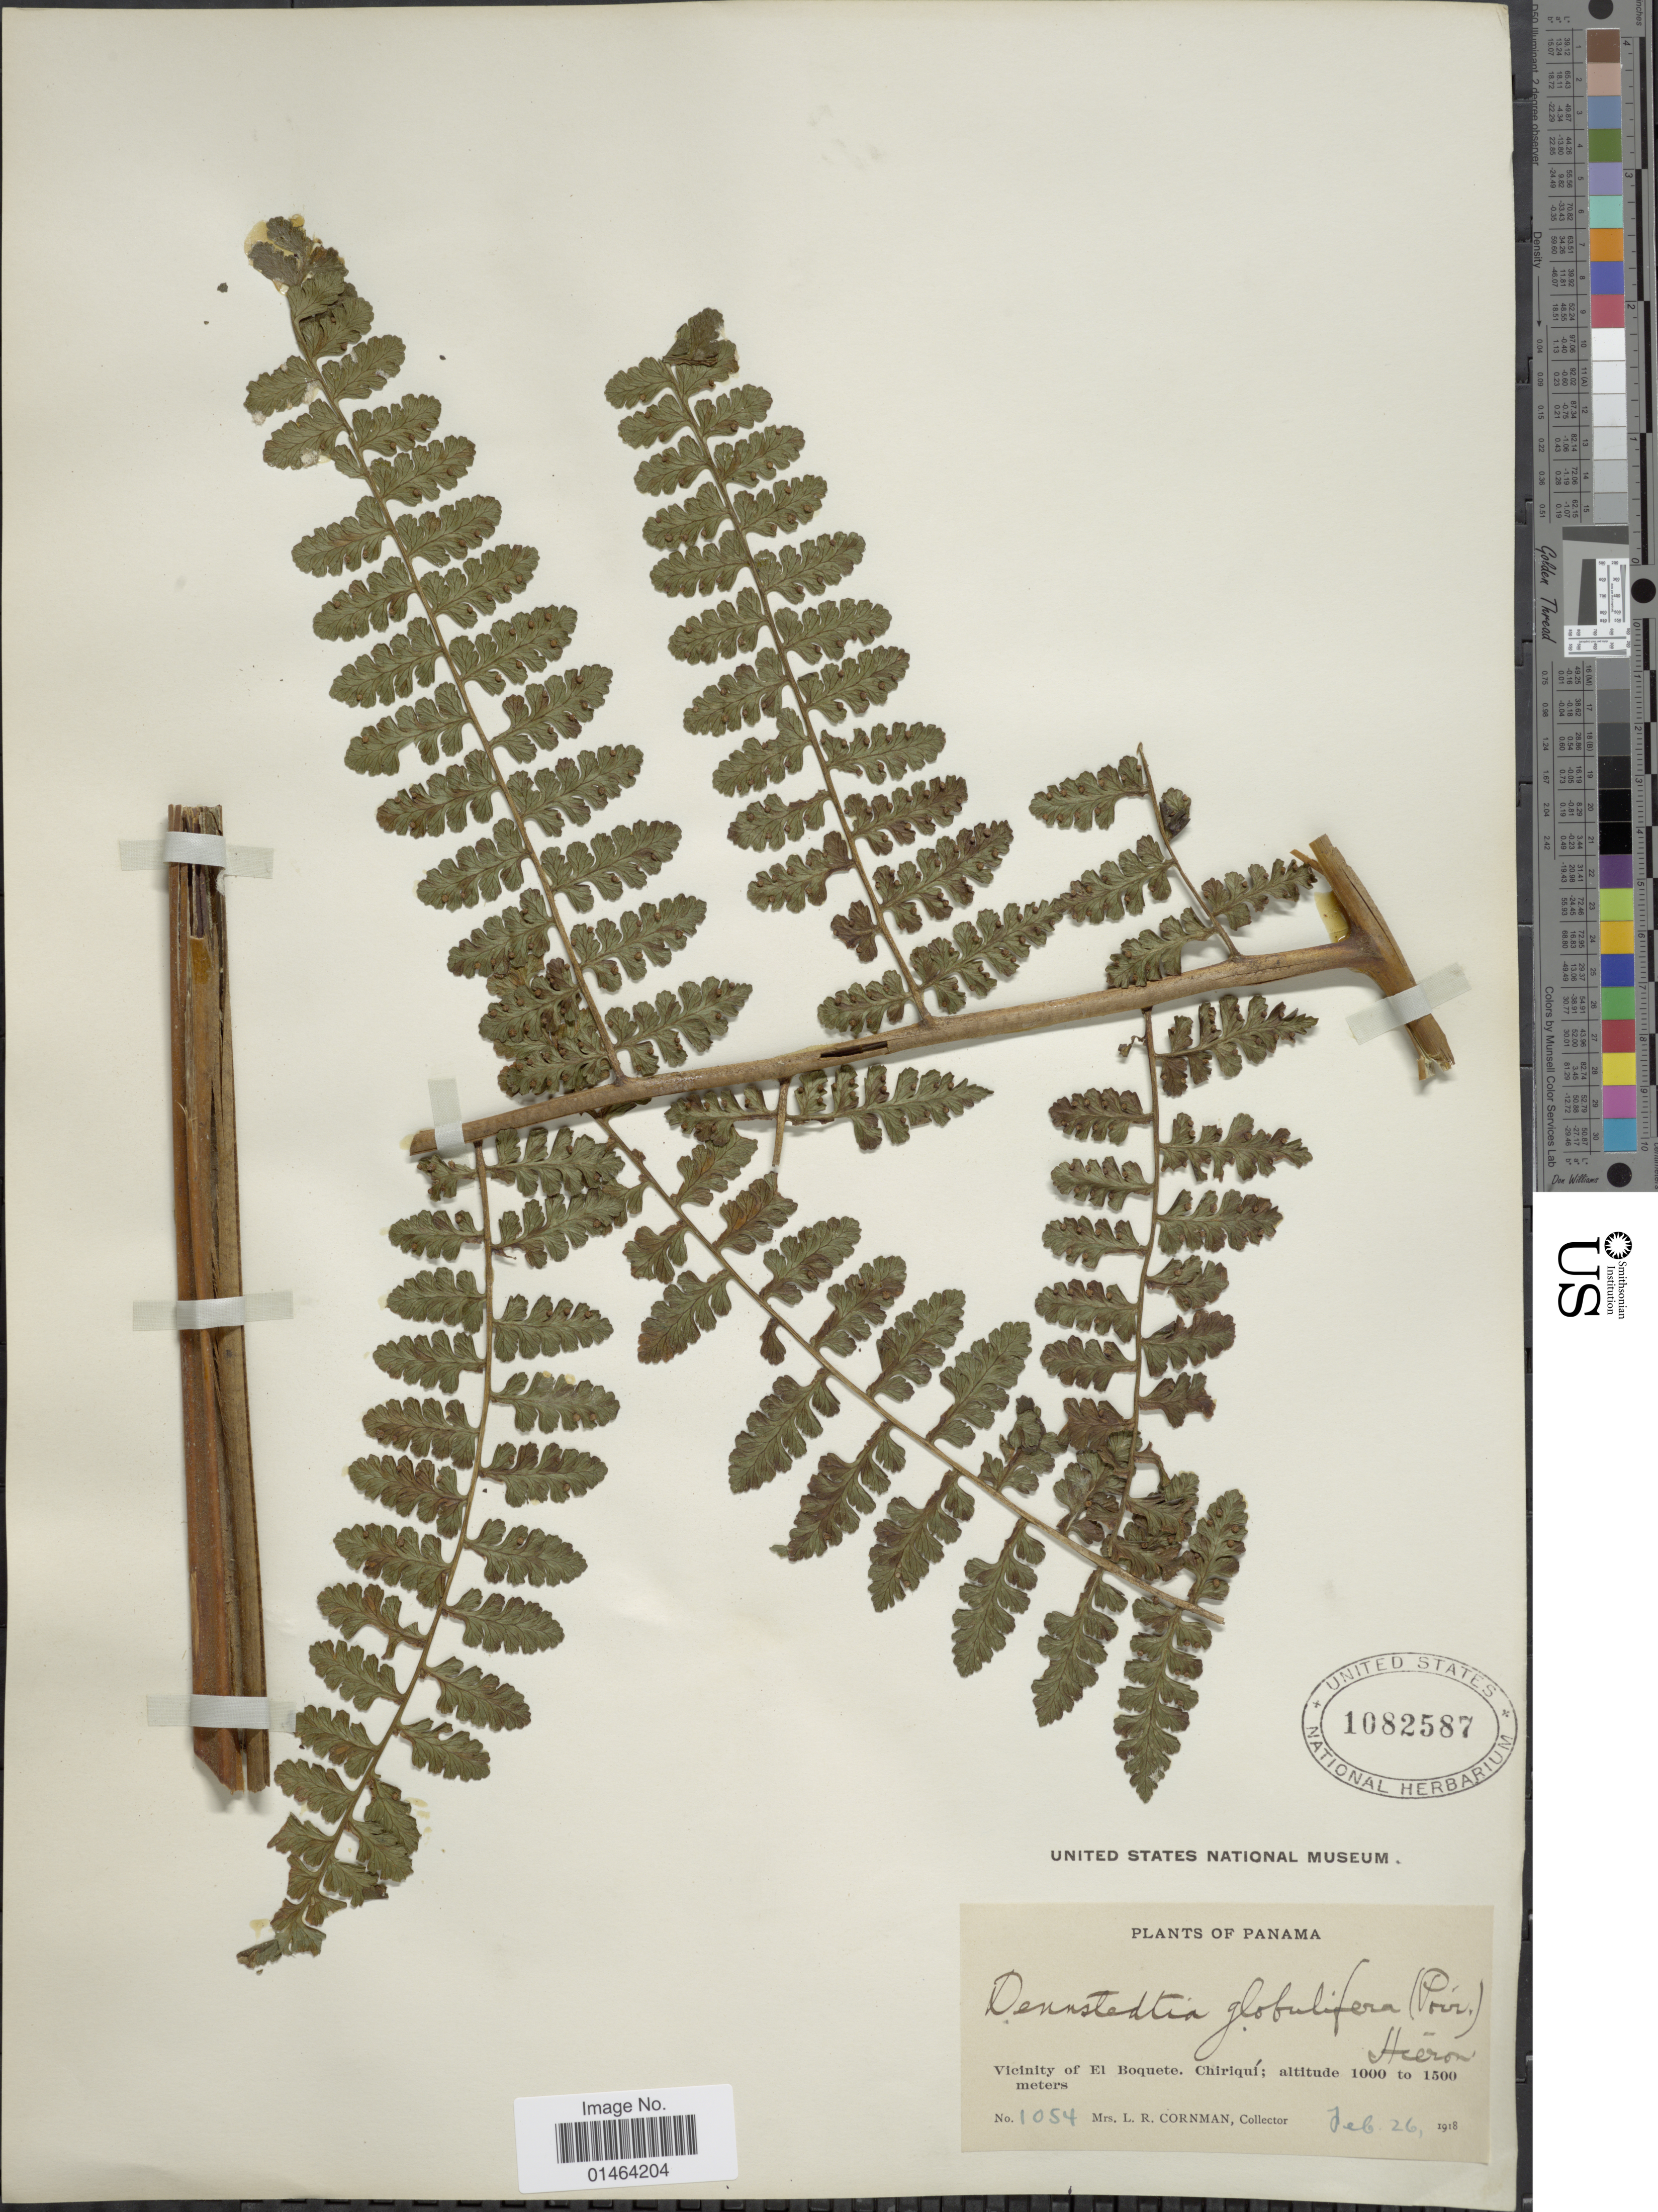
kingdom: Plantae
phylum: Tracheophyta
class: Polypodiopsida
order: Polypodiales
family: Dennstaedtiaceae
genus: Dennstaedtia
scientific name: Dennstaedtia globulifera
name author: (Poir.) Hieron.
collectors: L. Cornman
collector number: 1054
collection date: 1918-02-26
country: Panama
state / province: Chiriqui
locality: Vicinity of El Boquete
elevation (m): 1000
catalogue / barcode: US 1082587